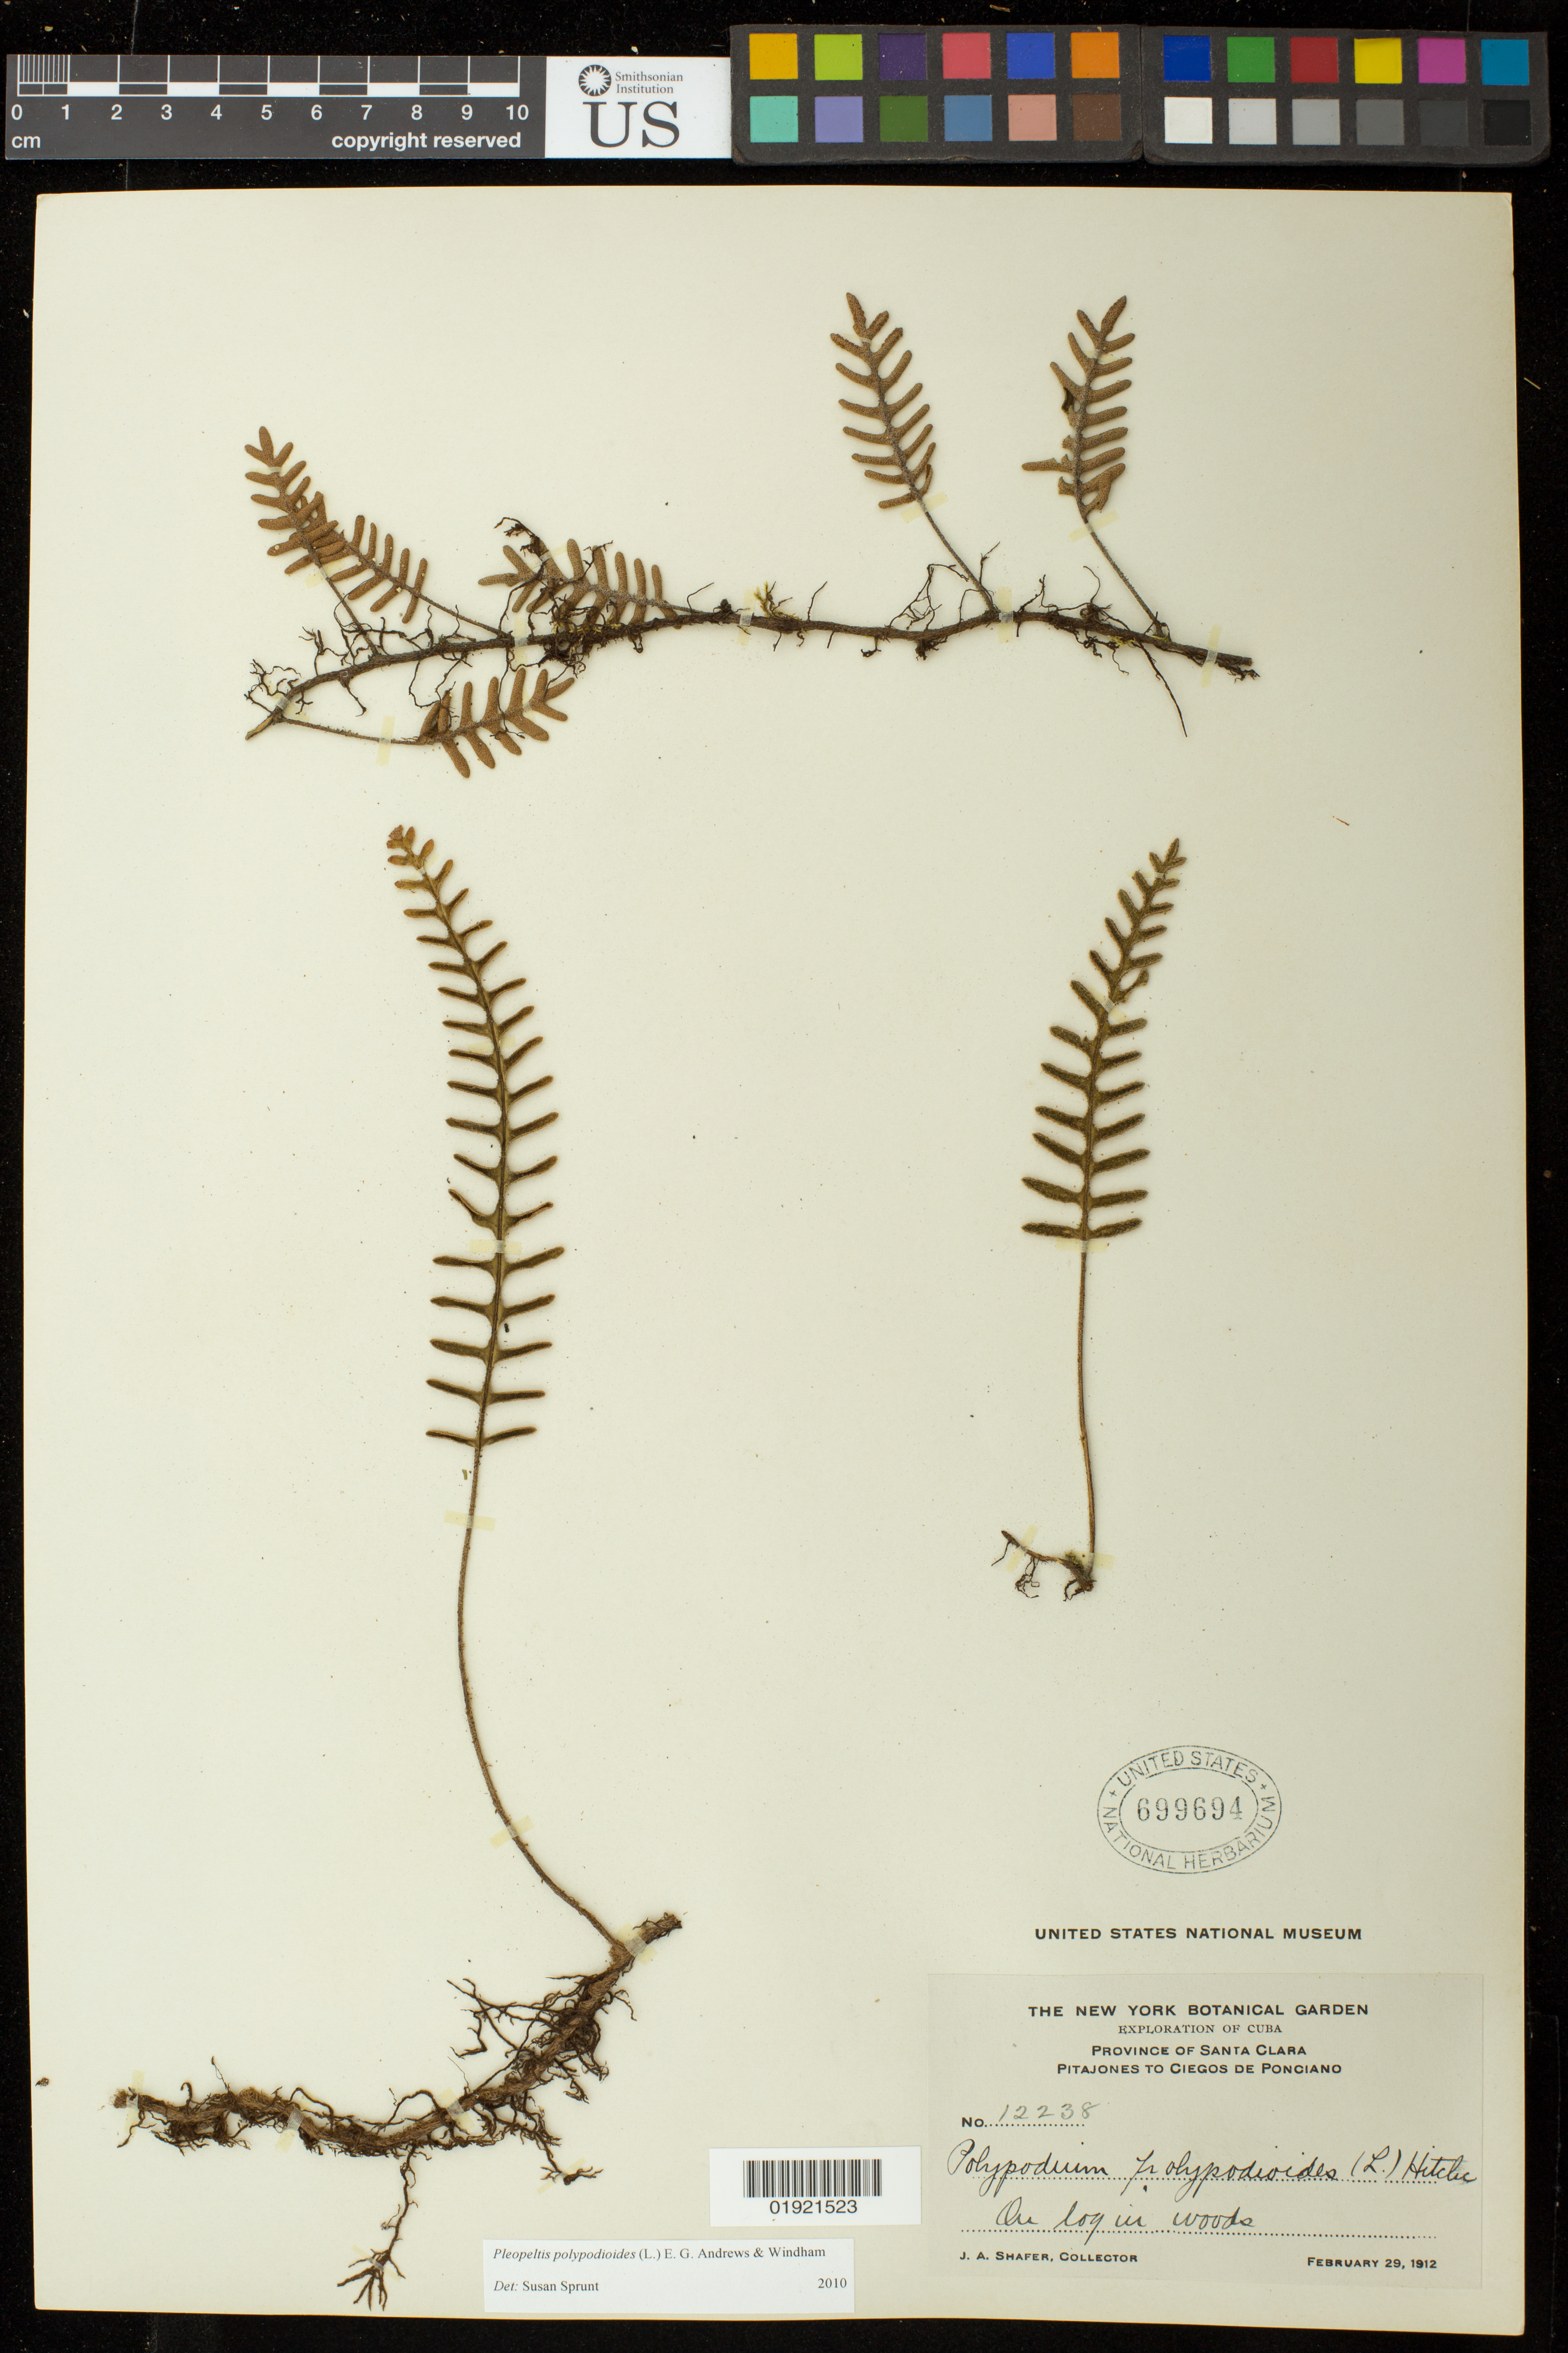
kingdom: Plantae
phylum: Tracheophyta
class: Polypodiopsida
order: Polypodiales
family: Polypodiaceae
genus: Pleopeltis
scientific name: Pleopeltis polypodioides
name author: (L.) E.G. Andrews & Windham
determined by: Sprunt, S. V.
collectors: J. A. Shafer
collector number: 12238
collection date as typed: February 29, 1912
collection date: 1912-02-29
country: Cuba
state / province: Santa Clara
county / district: Santa Clara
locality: Province of Santa Clara, Pitajones to Ciegos De Ponciano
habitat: on log in woods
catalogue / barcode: US 699694